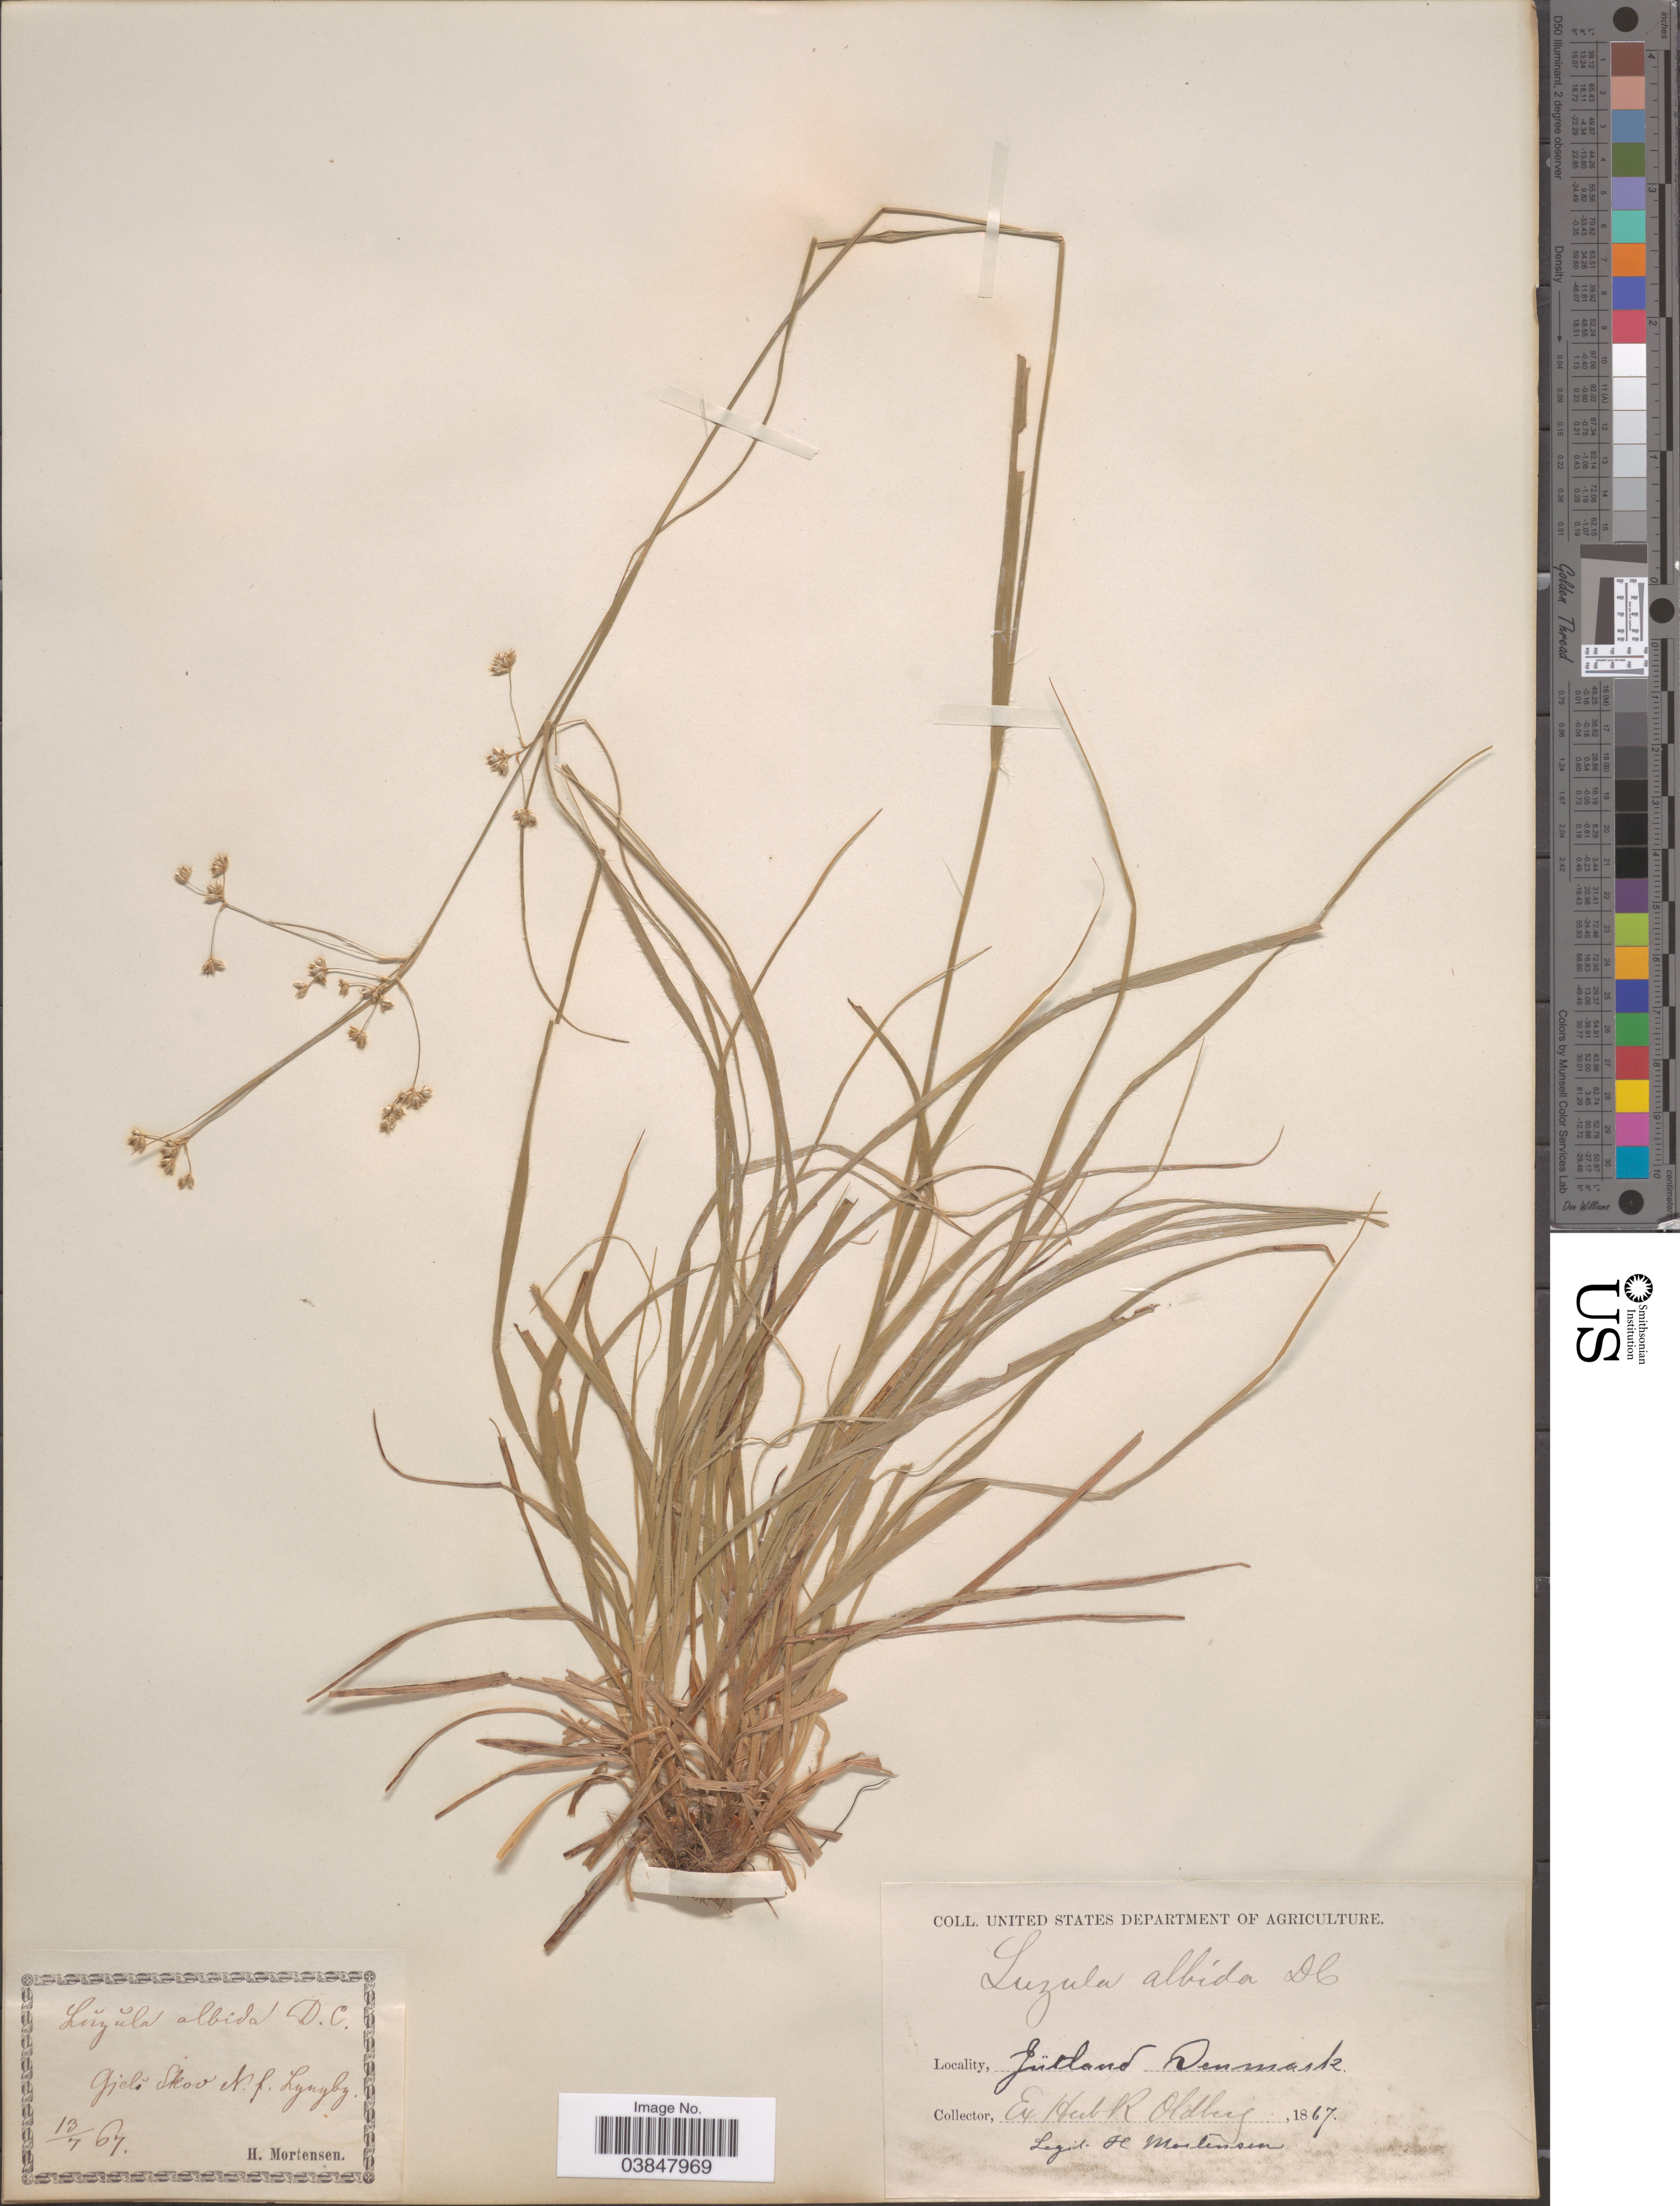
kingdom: Plantae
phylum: Tracheophyta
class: Liliopsida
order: Poales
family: Juncaceae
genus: Luzula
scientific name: Luzula luzuloides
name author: (Lam.) Dandy & Wilmott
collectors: H. Mortensen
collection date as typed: Transcribed d/m/y: 13/7/67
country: Denmark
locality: Jütland. Gjels Skov N. F. Lyngby.